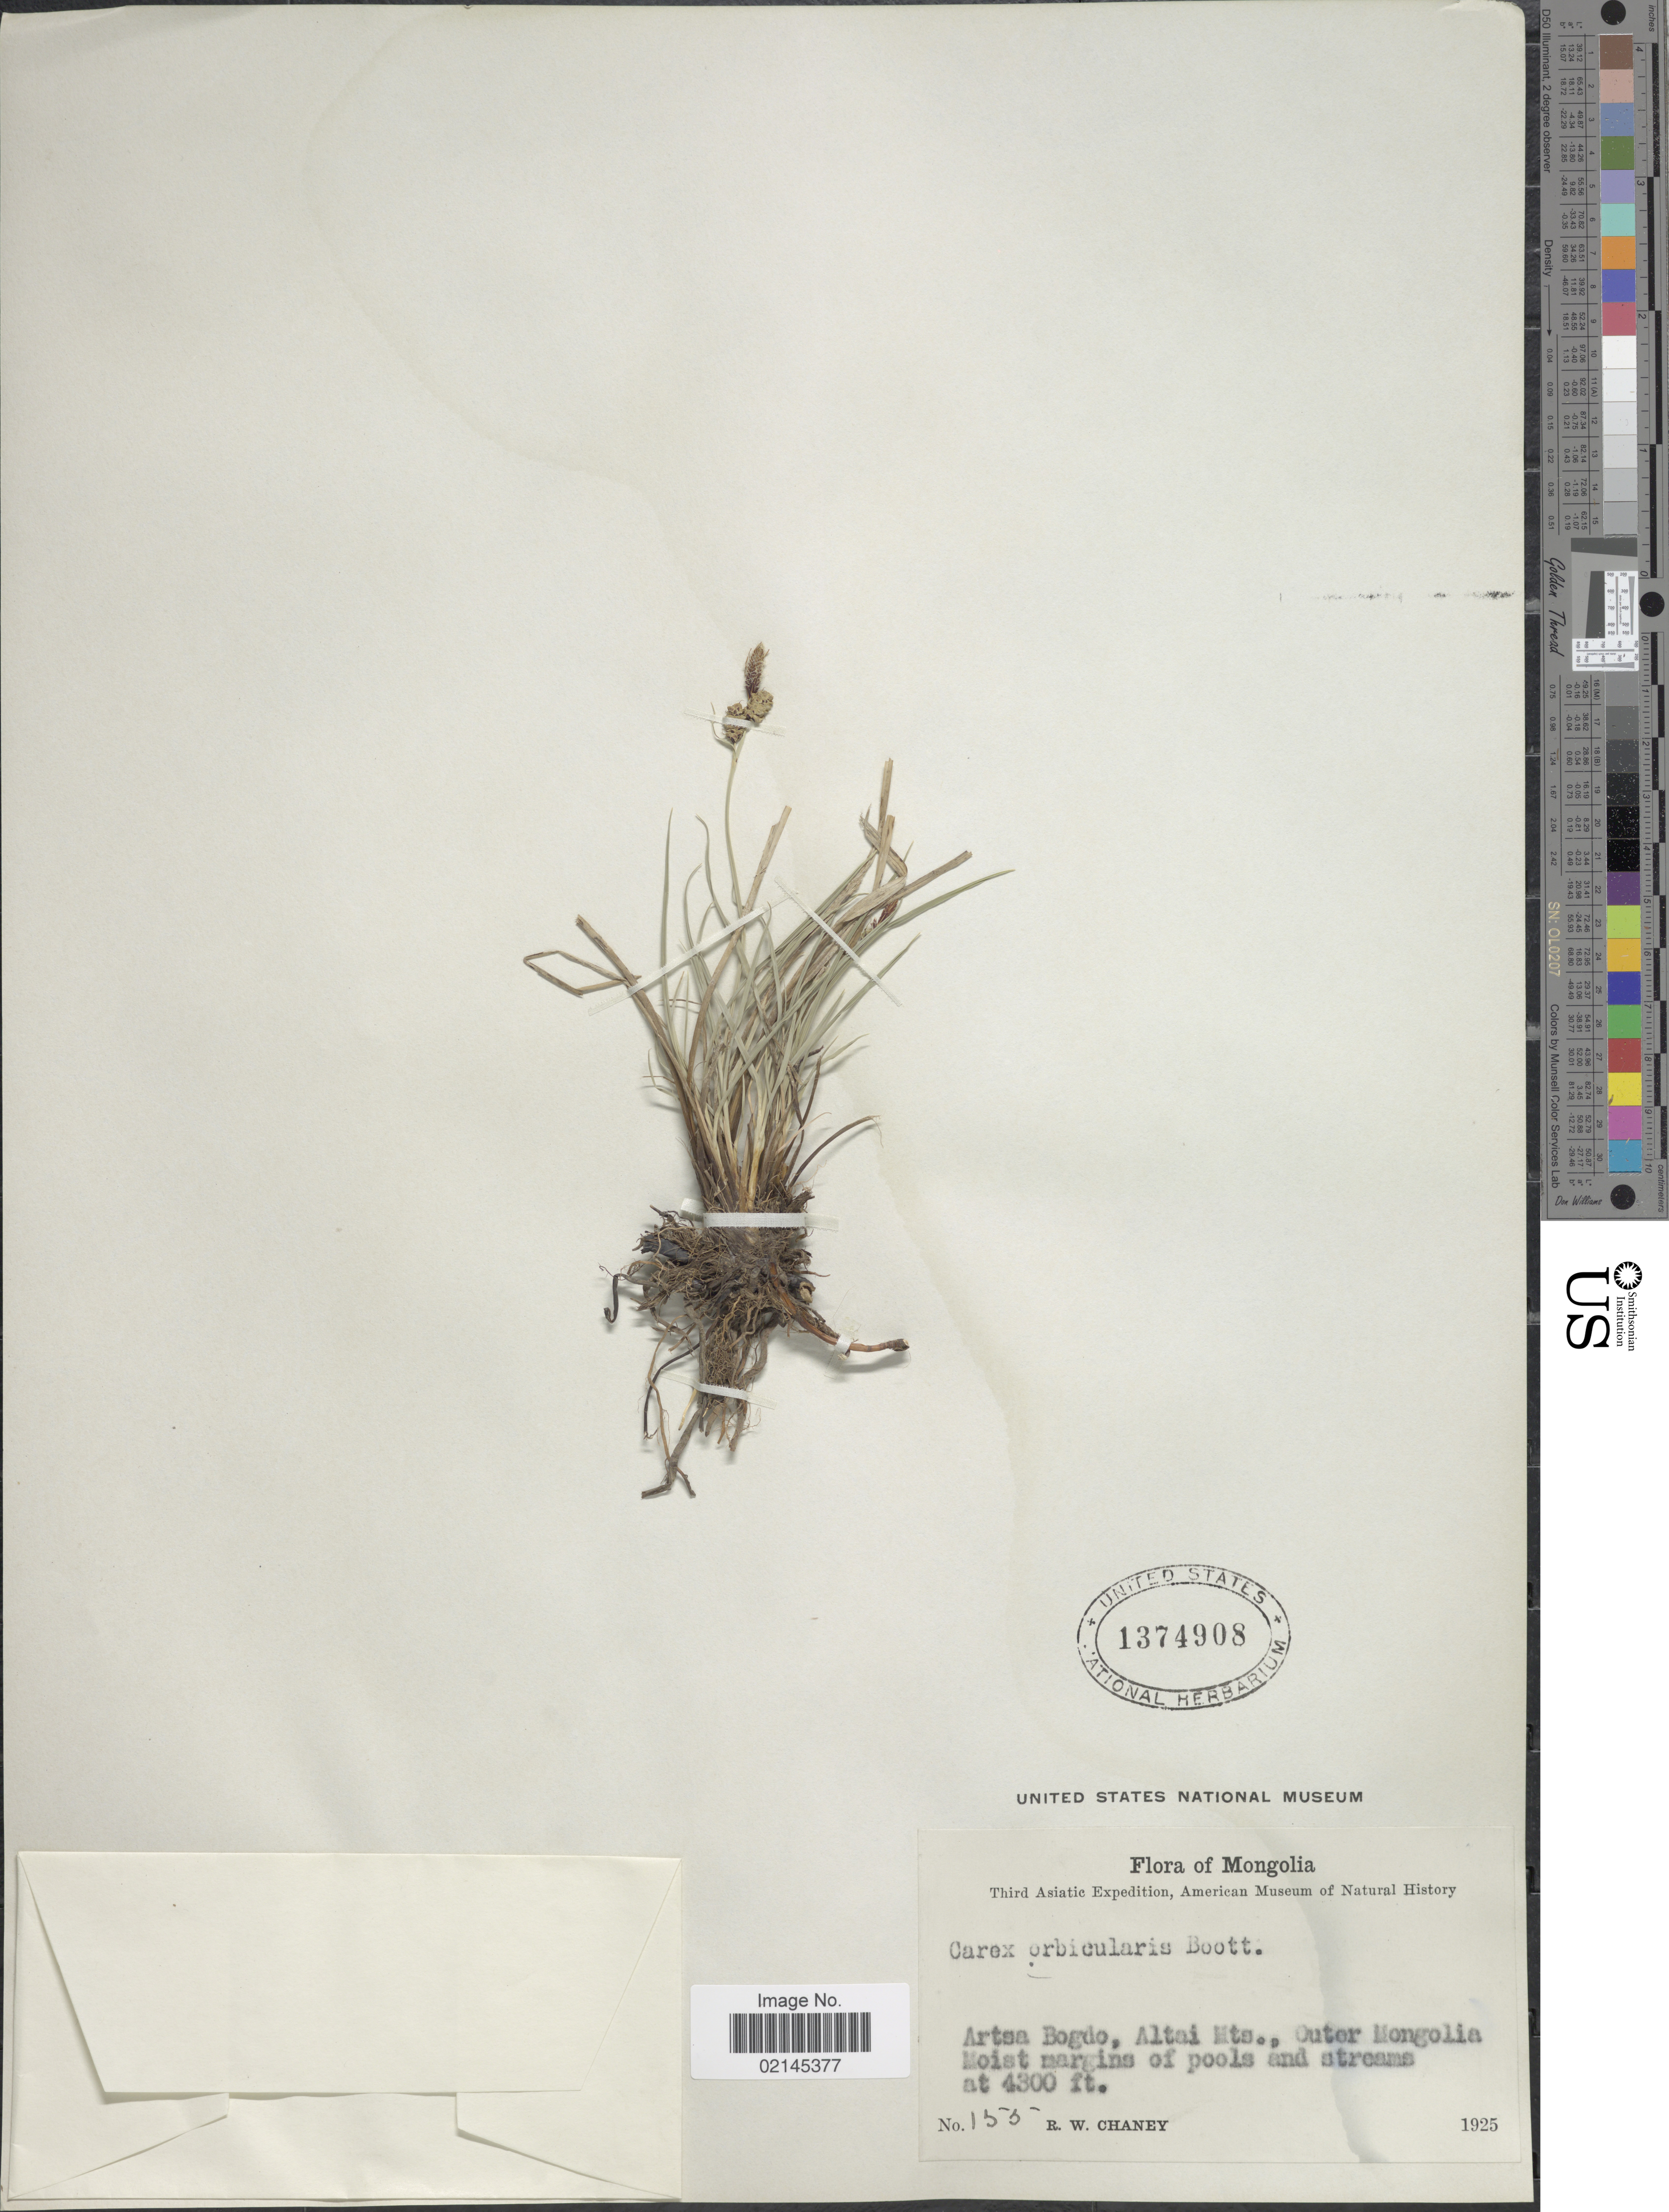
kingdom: Plantae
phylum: Tracheophyta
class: Liliopsida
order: Poales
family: Cyperaceae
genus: Carex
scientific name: Carex orbicularis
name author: Boott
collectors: R. Chaney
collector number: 155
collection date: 1925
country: Mongolia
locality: Artsa Bogdo, Altai Mts, uter Mongolia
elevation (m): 1311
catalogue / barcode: US 1374908